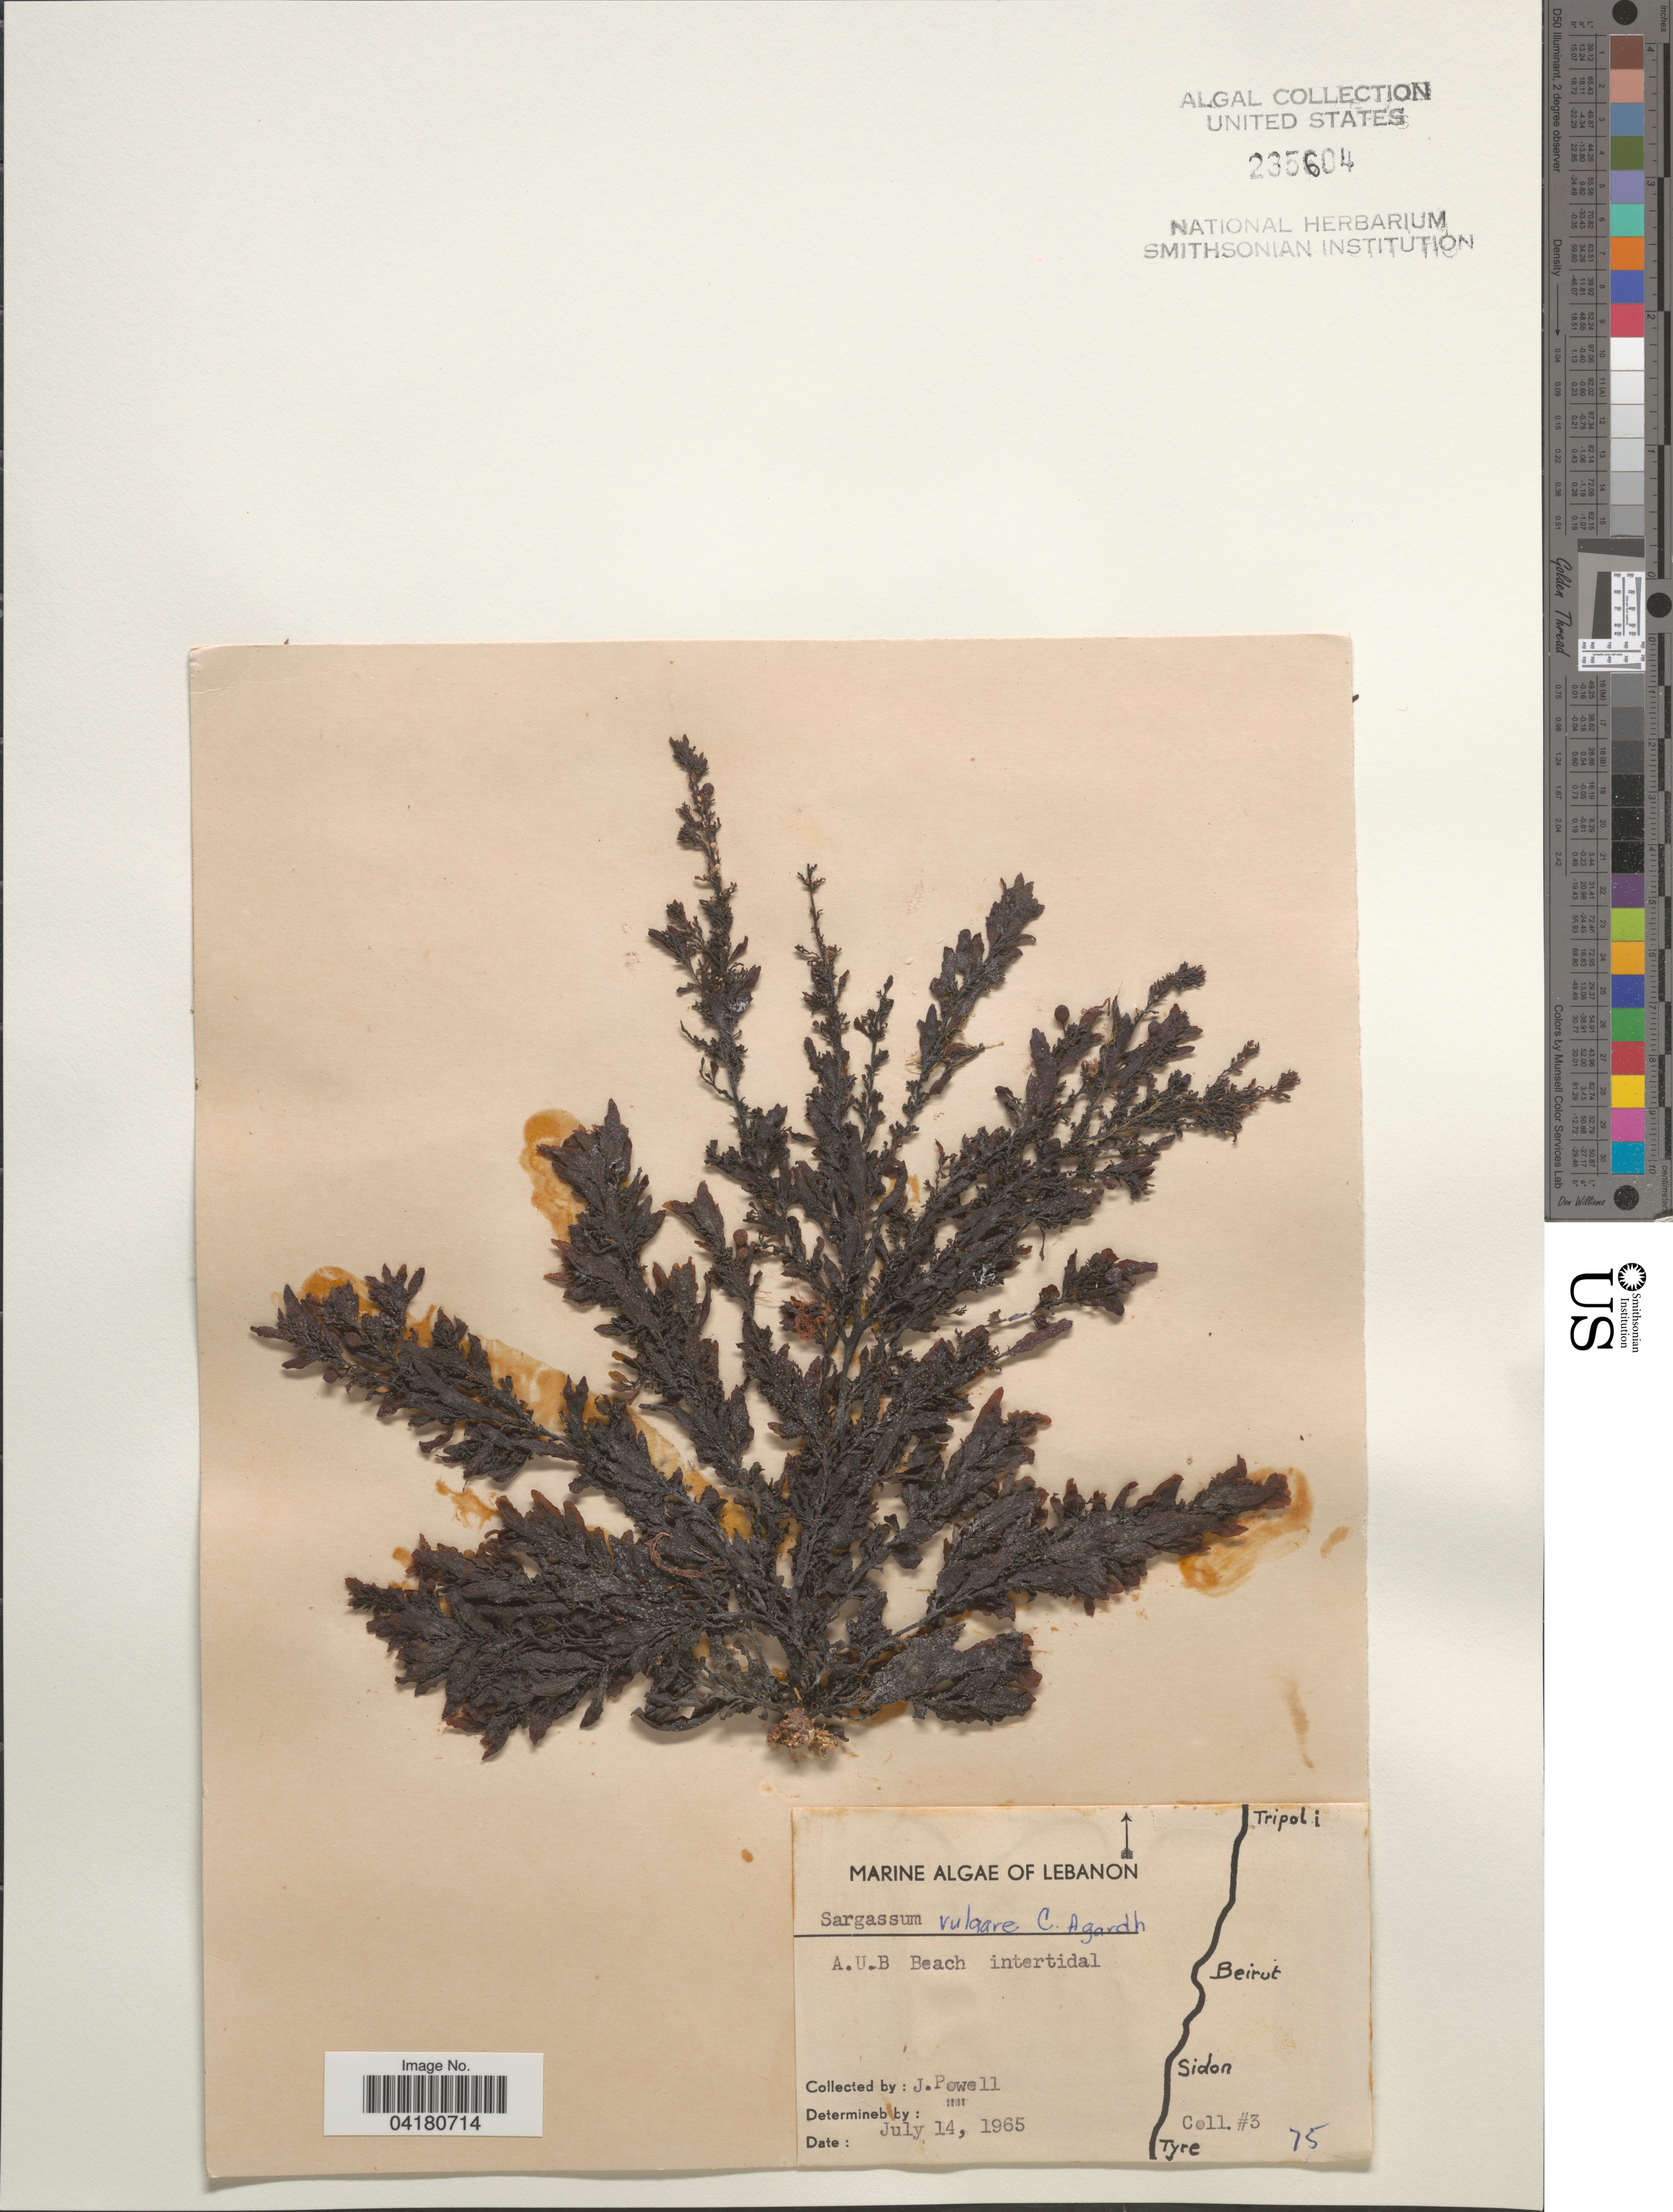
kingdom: Chromista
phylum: Ochrophyta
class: Phaeophyceae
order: Fucales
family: Sargassaceae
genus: Sargassum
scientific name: Sargassum vulgare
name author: C. Agardh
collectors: J. Powell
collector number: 3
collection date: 1965-07-14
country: Lebanon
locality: A.U.B. Beach intertidal.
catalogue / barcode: US 235604